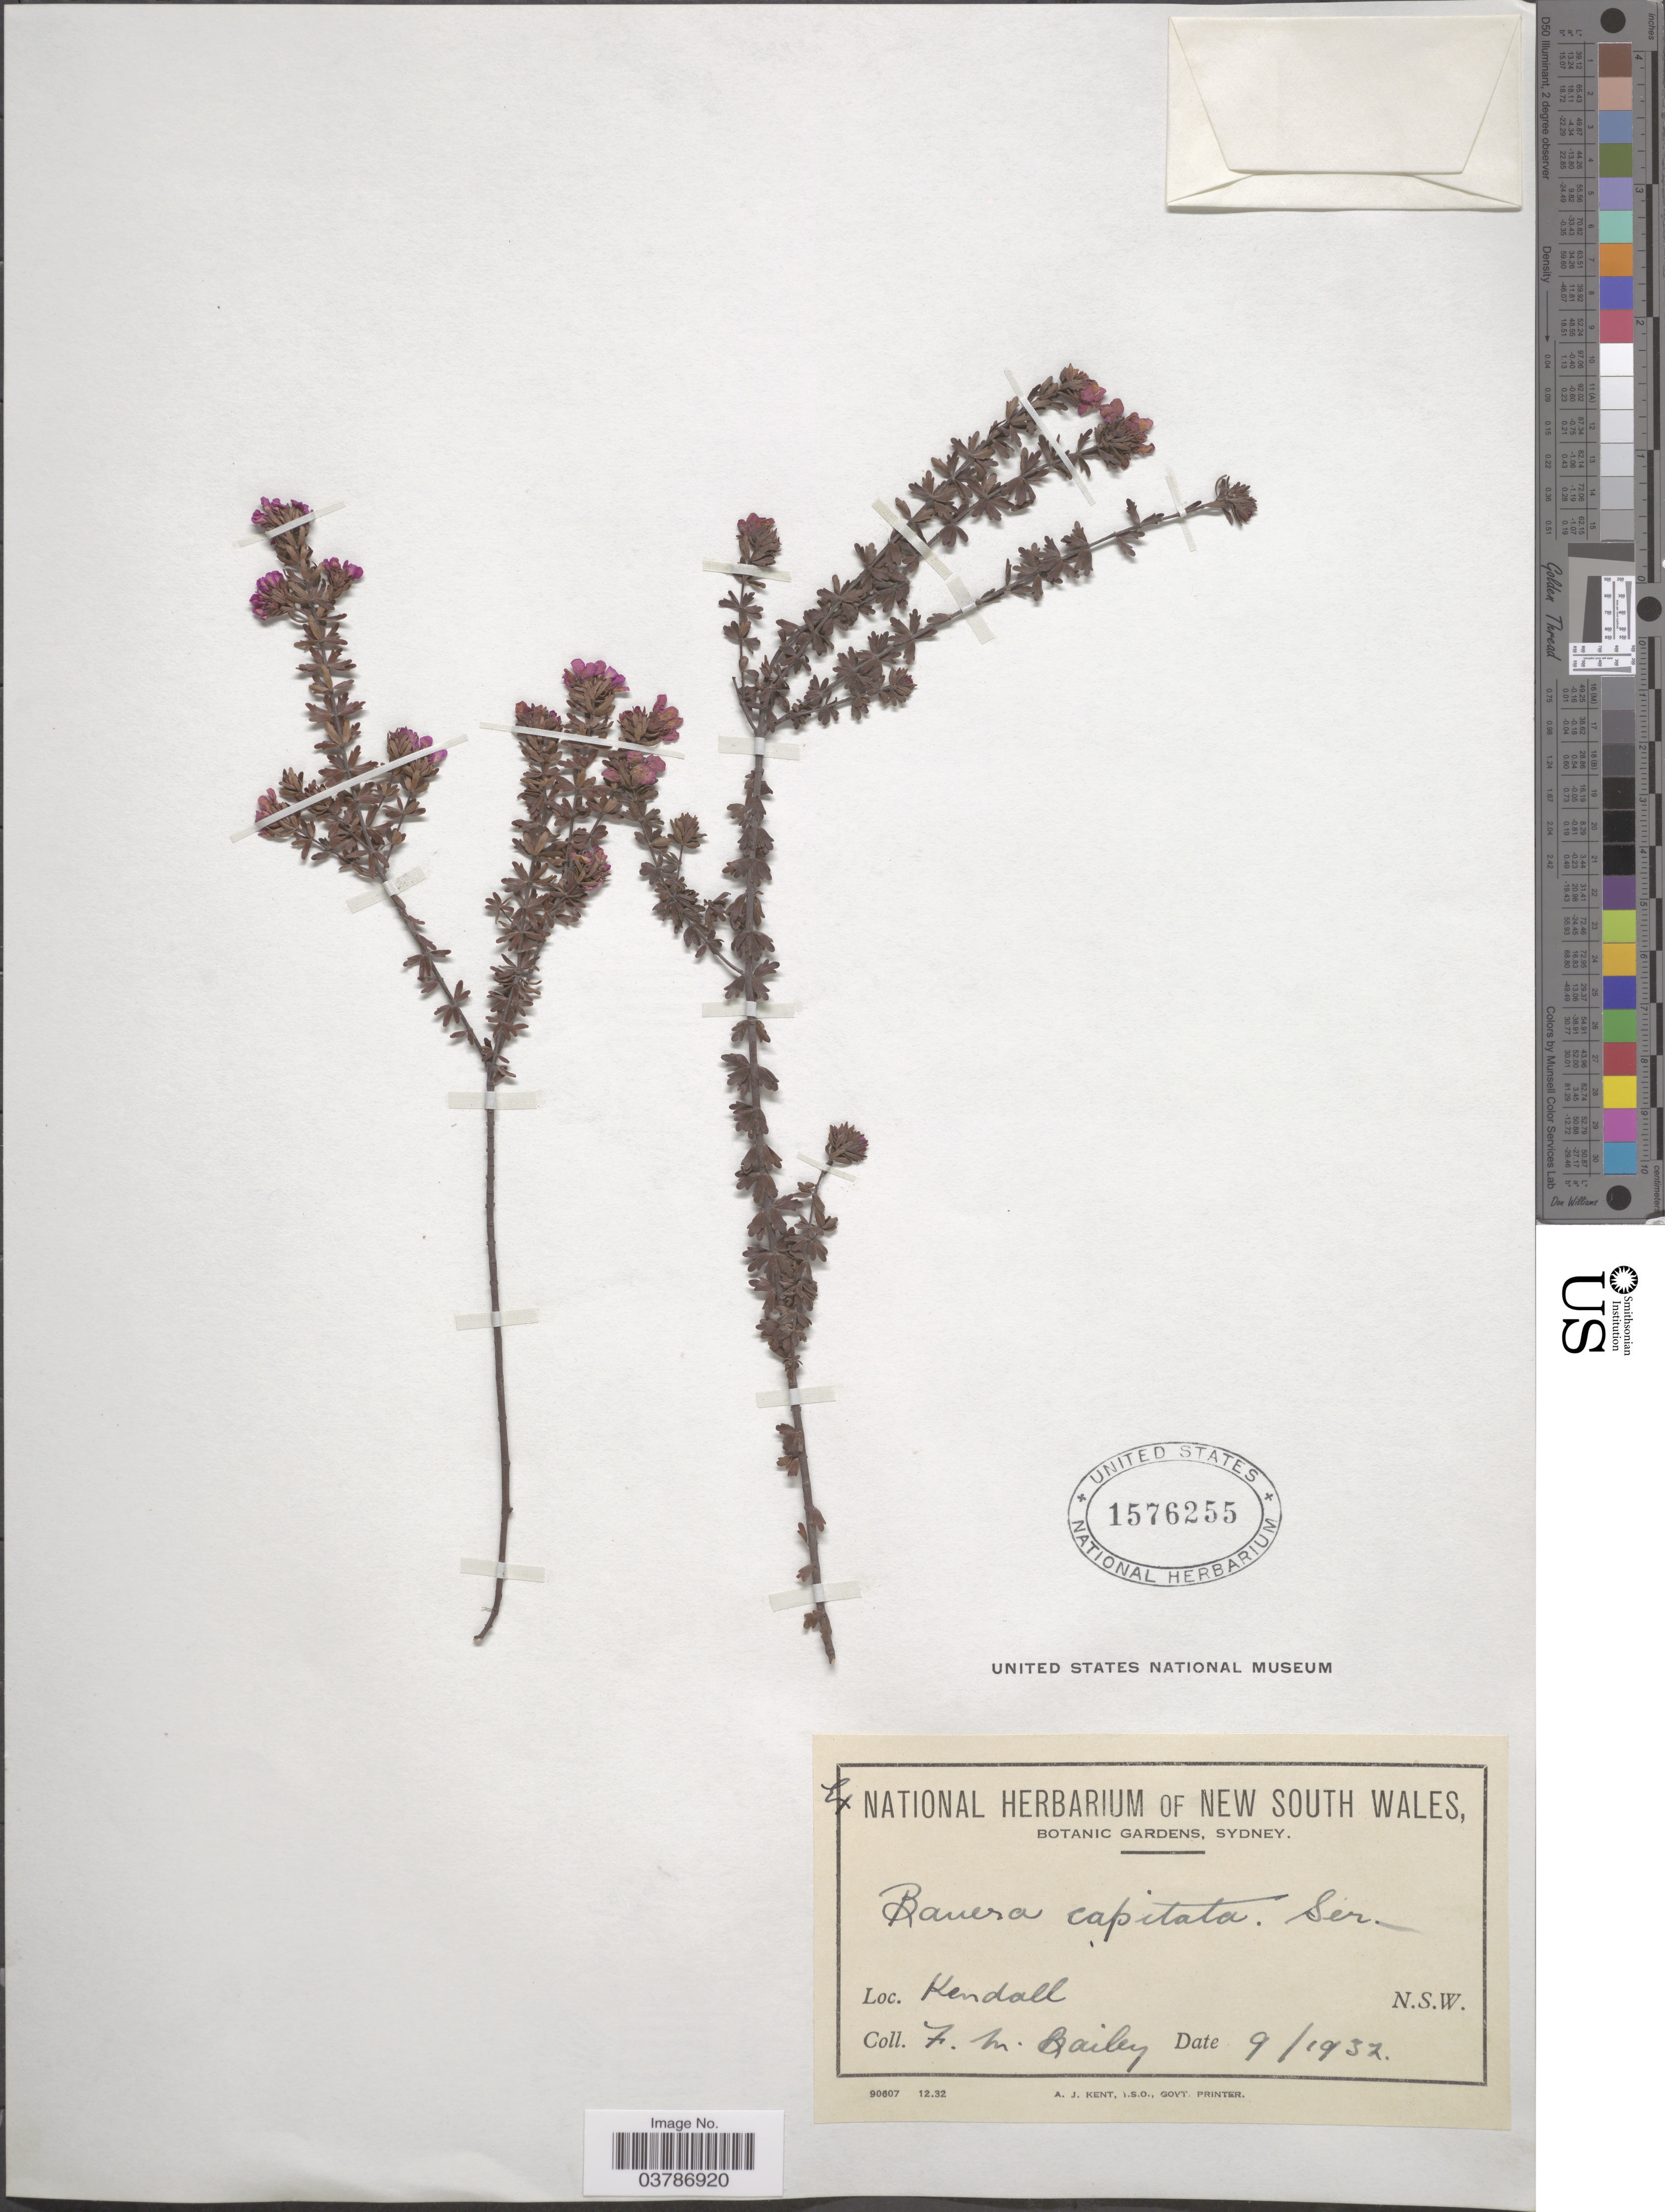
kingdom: Plantae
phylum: Tracheophyta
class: Magnoliopsida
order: Oxalidales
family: Cunoniaceae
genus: Bauera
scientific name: Bauera capitata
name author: Ser.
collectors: F. M. Bailey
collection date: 1932-09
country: Australia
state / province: New South Wales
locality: Kendall.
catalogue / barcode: US 1576255